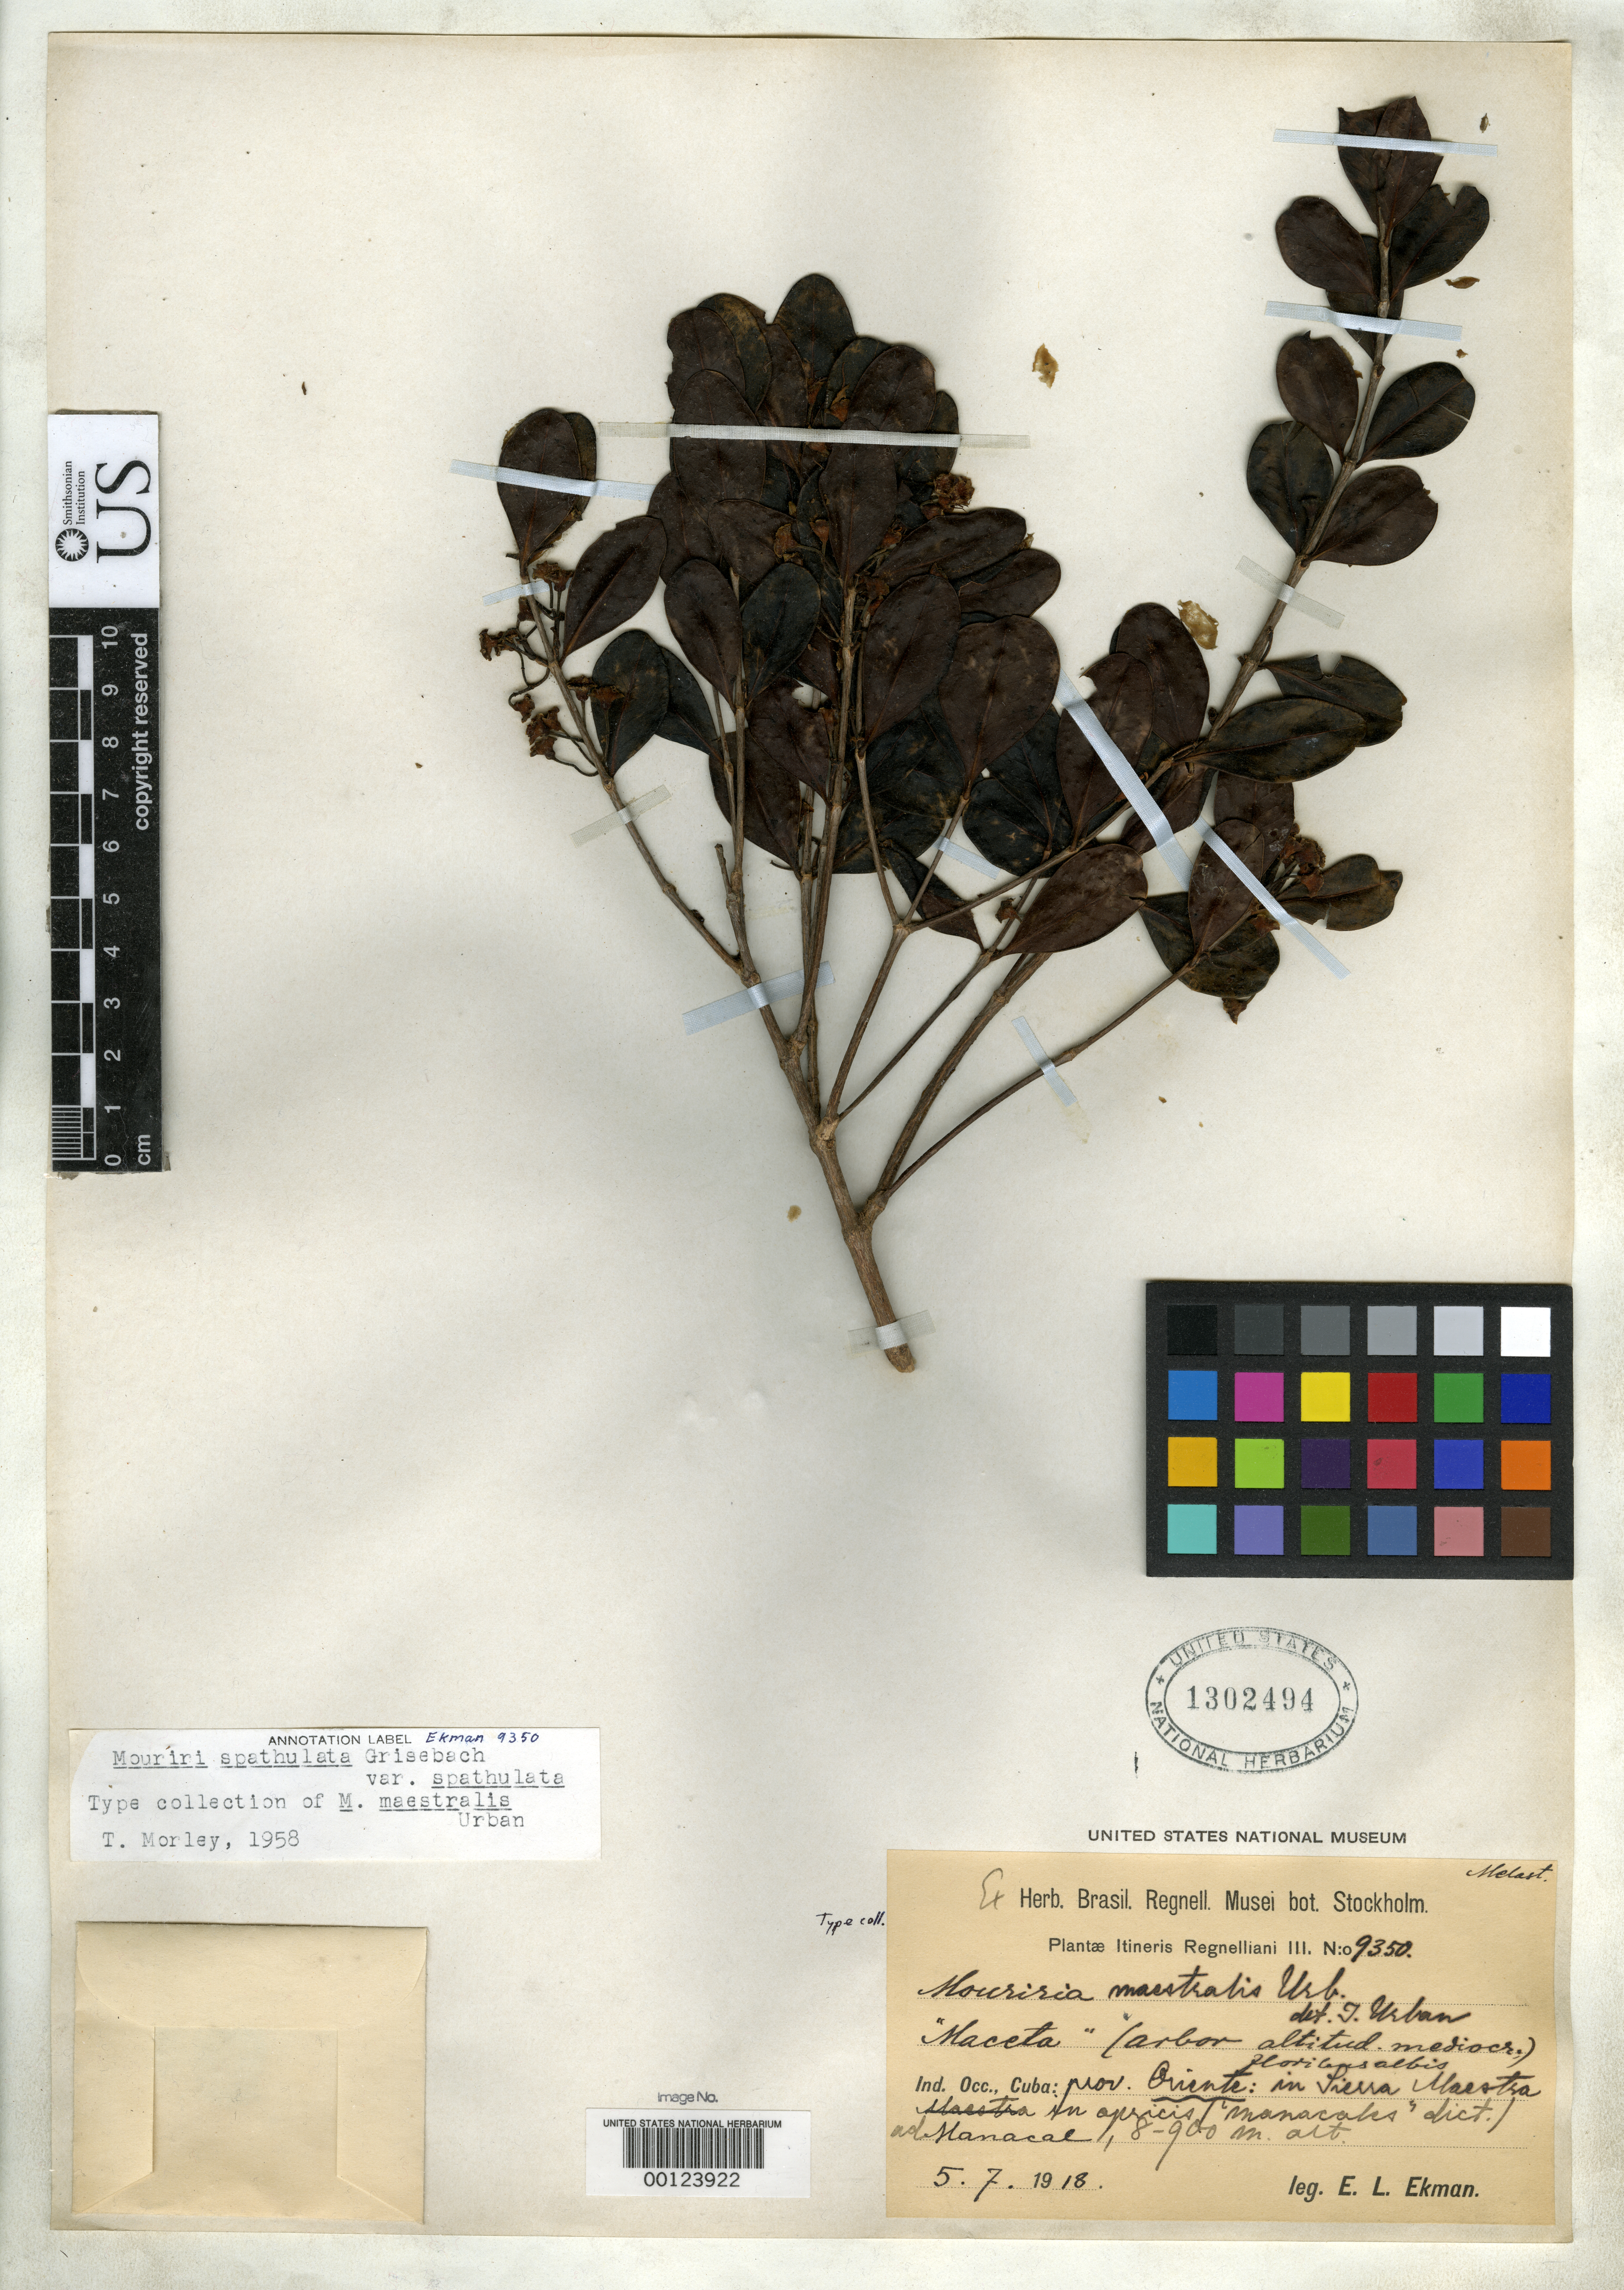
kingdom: Plantae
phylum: Tracheophyta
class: Magnoliopsida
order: Myrtales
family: Melastomataceae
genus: Mouriria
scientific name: Mouriria maestralis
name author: Urb.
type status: Isotype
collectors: E. L. Ekman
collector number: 9350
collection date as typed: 05 Jul 1918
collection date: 1918-07-05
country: Cuba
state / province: Oriente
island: Greater Antilles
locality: Sierra Maestra.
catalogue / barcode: US 1302494